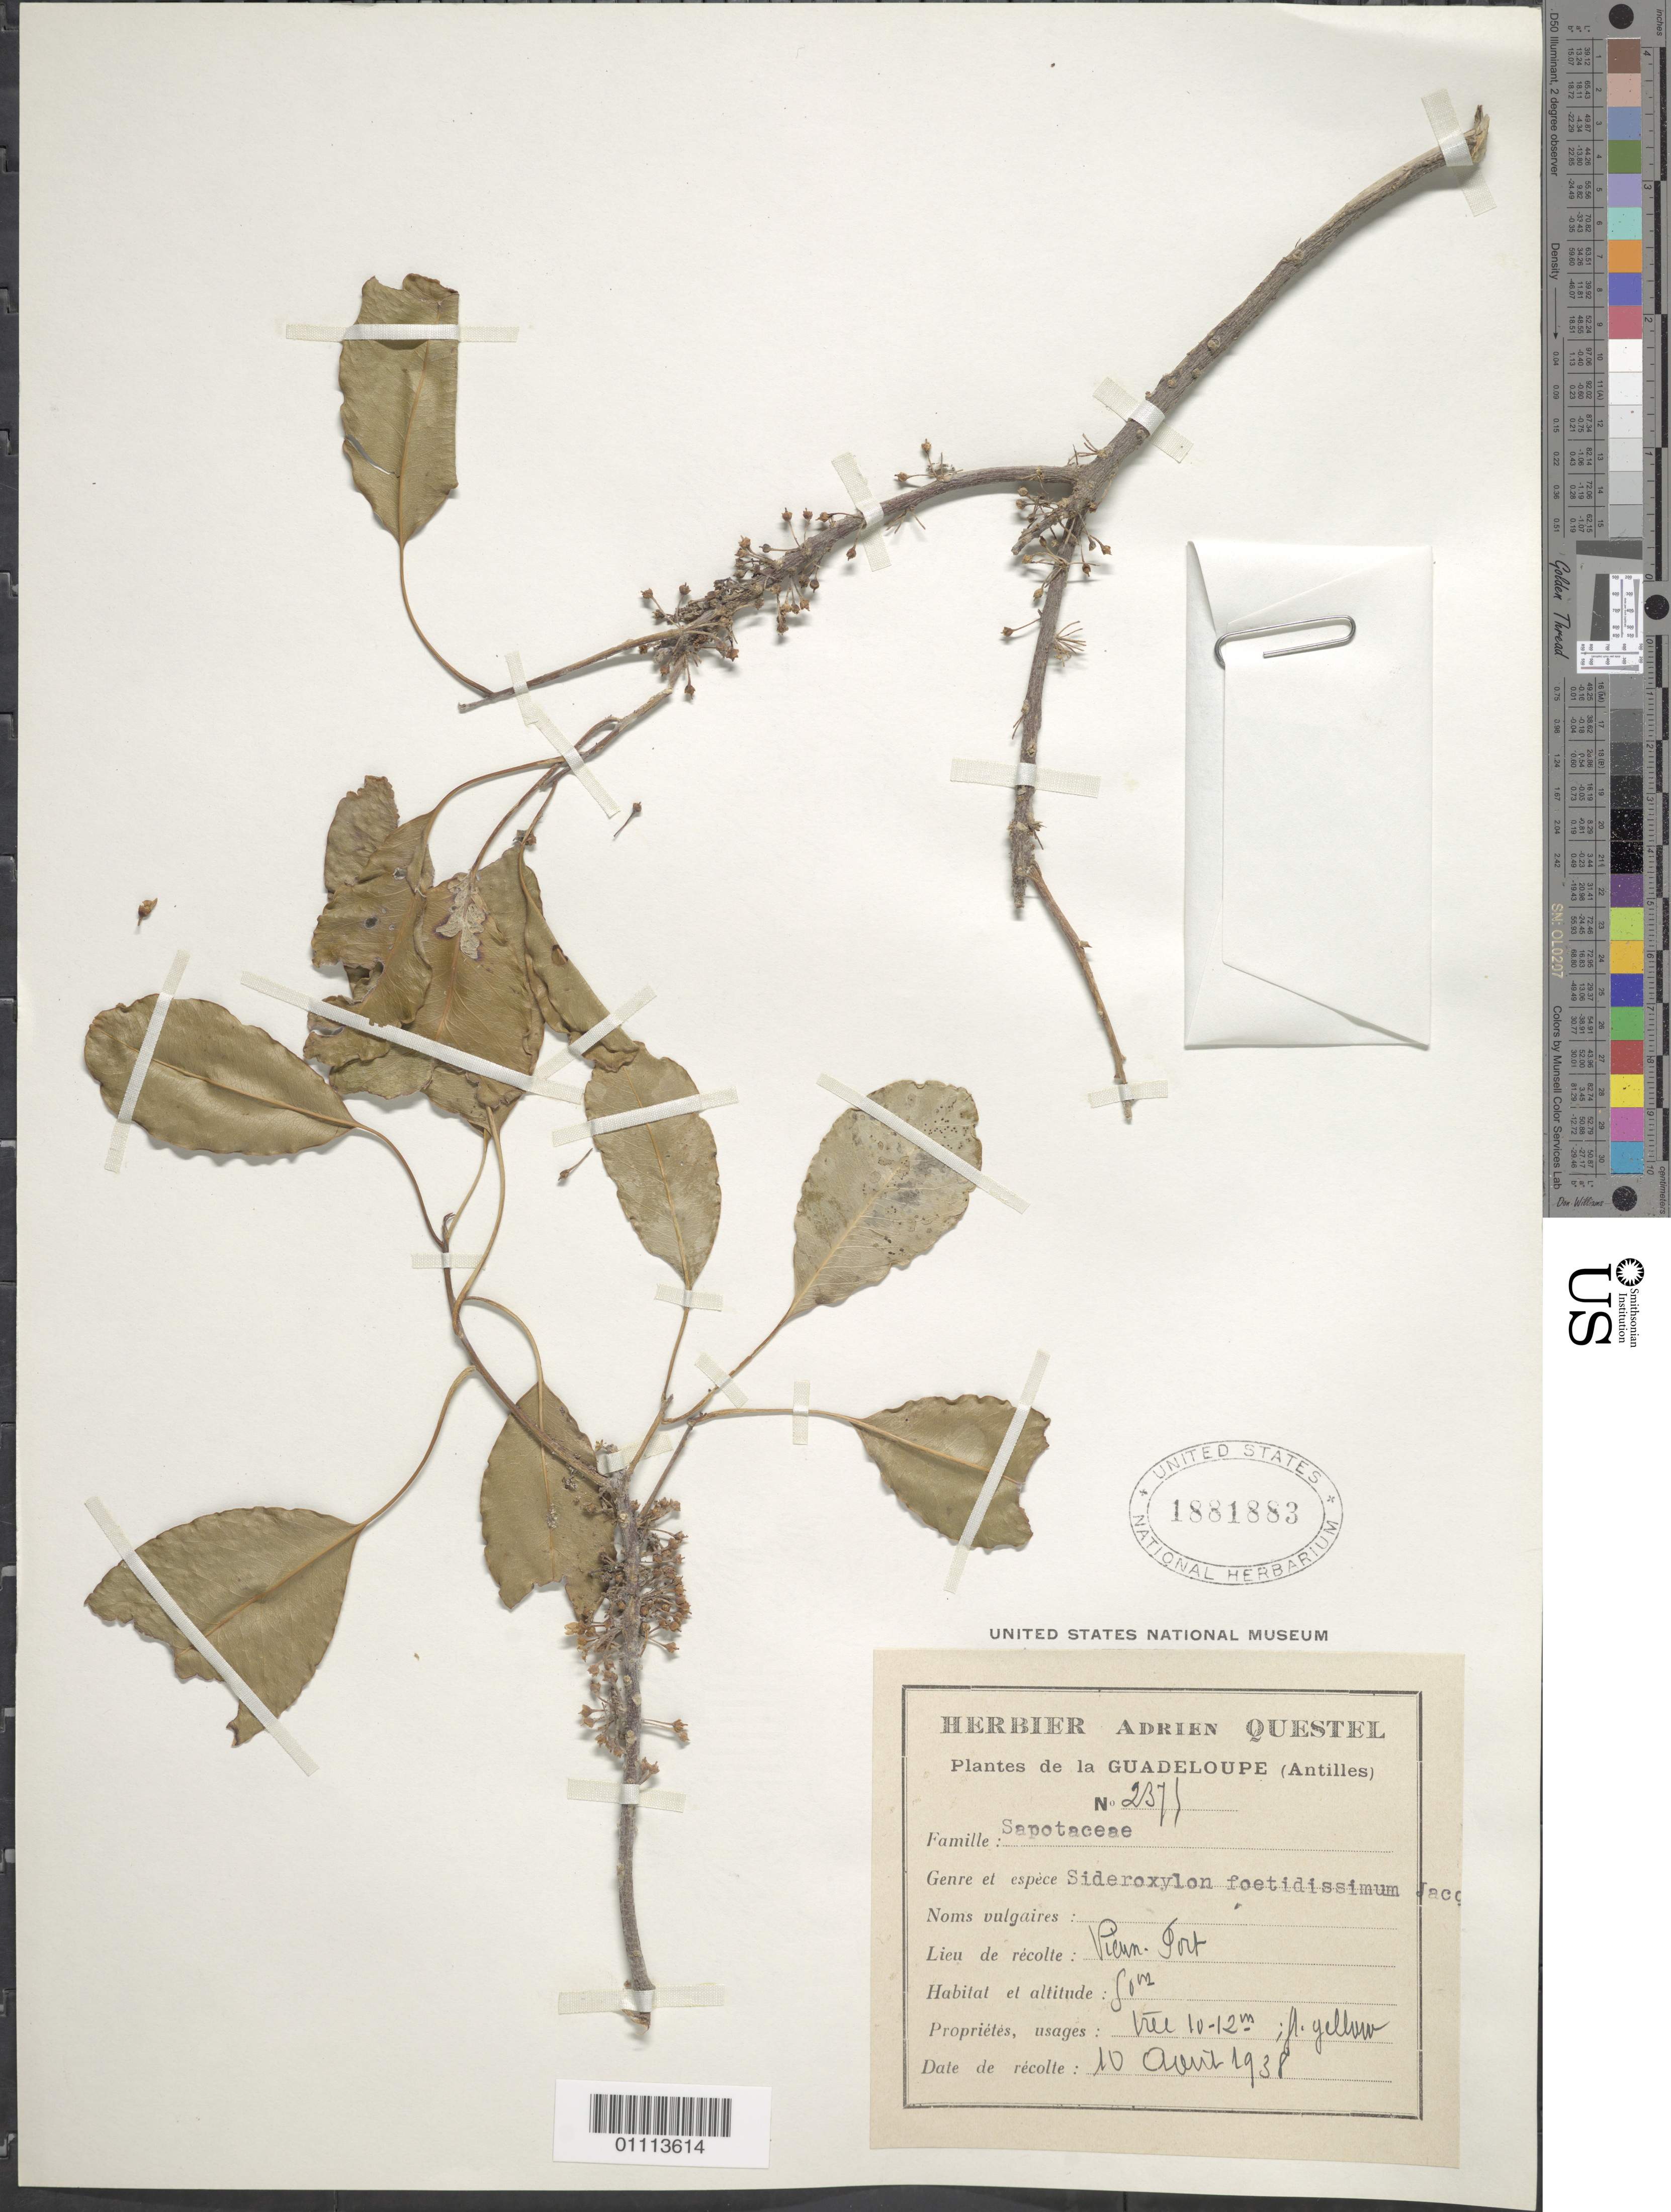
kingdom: Plantae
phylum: Tracheophyta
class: Magnoliopsida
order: Ericales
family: Sapotaceae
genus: Sideroxylon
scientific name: Sideroxylon foetidissimum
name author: Jacq.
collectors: A. Questel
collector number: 2371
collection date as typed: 10 Apr 1938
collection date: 1938-04-10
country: Guadeloupe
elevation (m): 50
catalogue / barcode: US 1881883